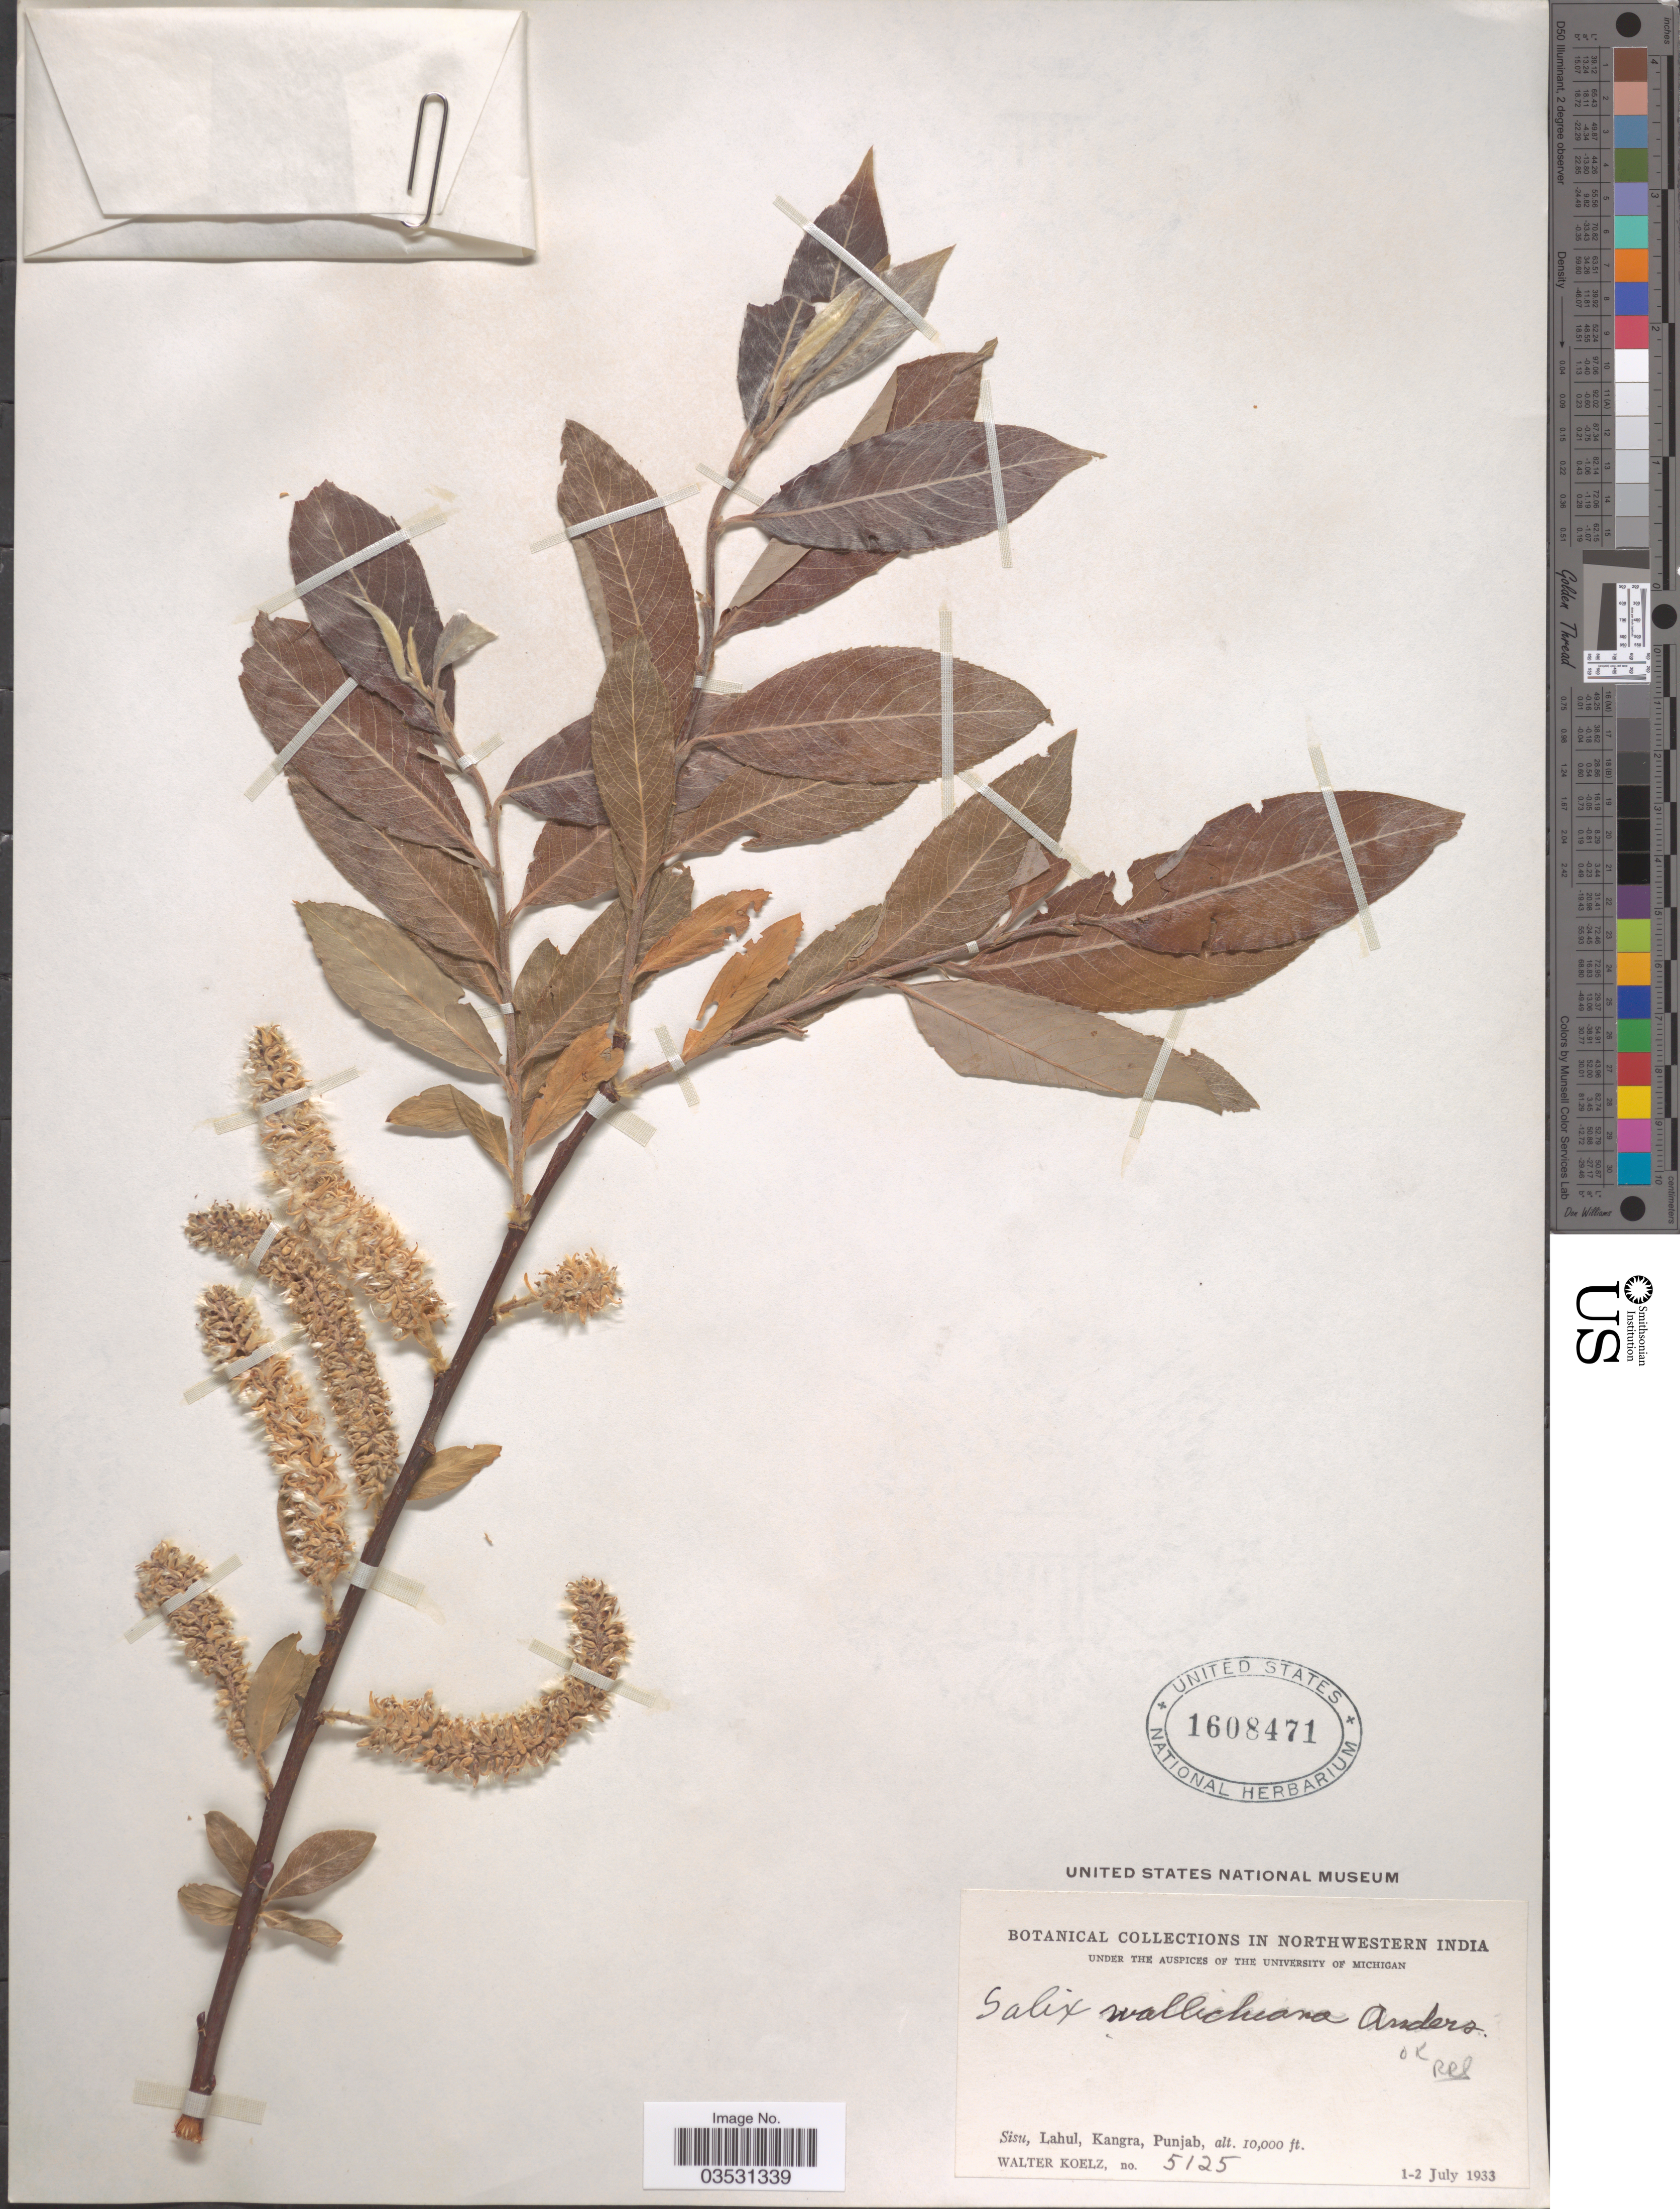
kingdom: Plantae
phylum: Tracheophyta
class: Magnoliopsida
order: Malpighiales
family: Salicaceae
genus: Salix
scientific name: Salix wallichiana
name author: Andersson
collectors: W. N. Koelz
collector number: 5125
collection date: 1933-07-01/1933-07-02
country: India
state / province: Himachal Pradesh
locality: Northwestern India. Sisu, Lahul, Kangra.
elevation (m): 3048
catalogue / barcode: US 1608471